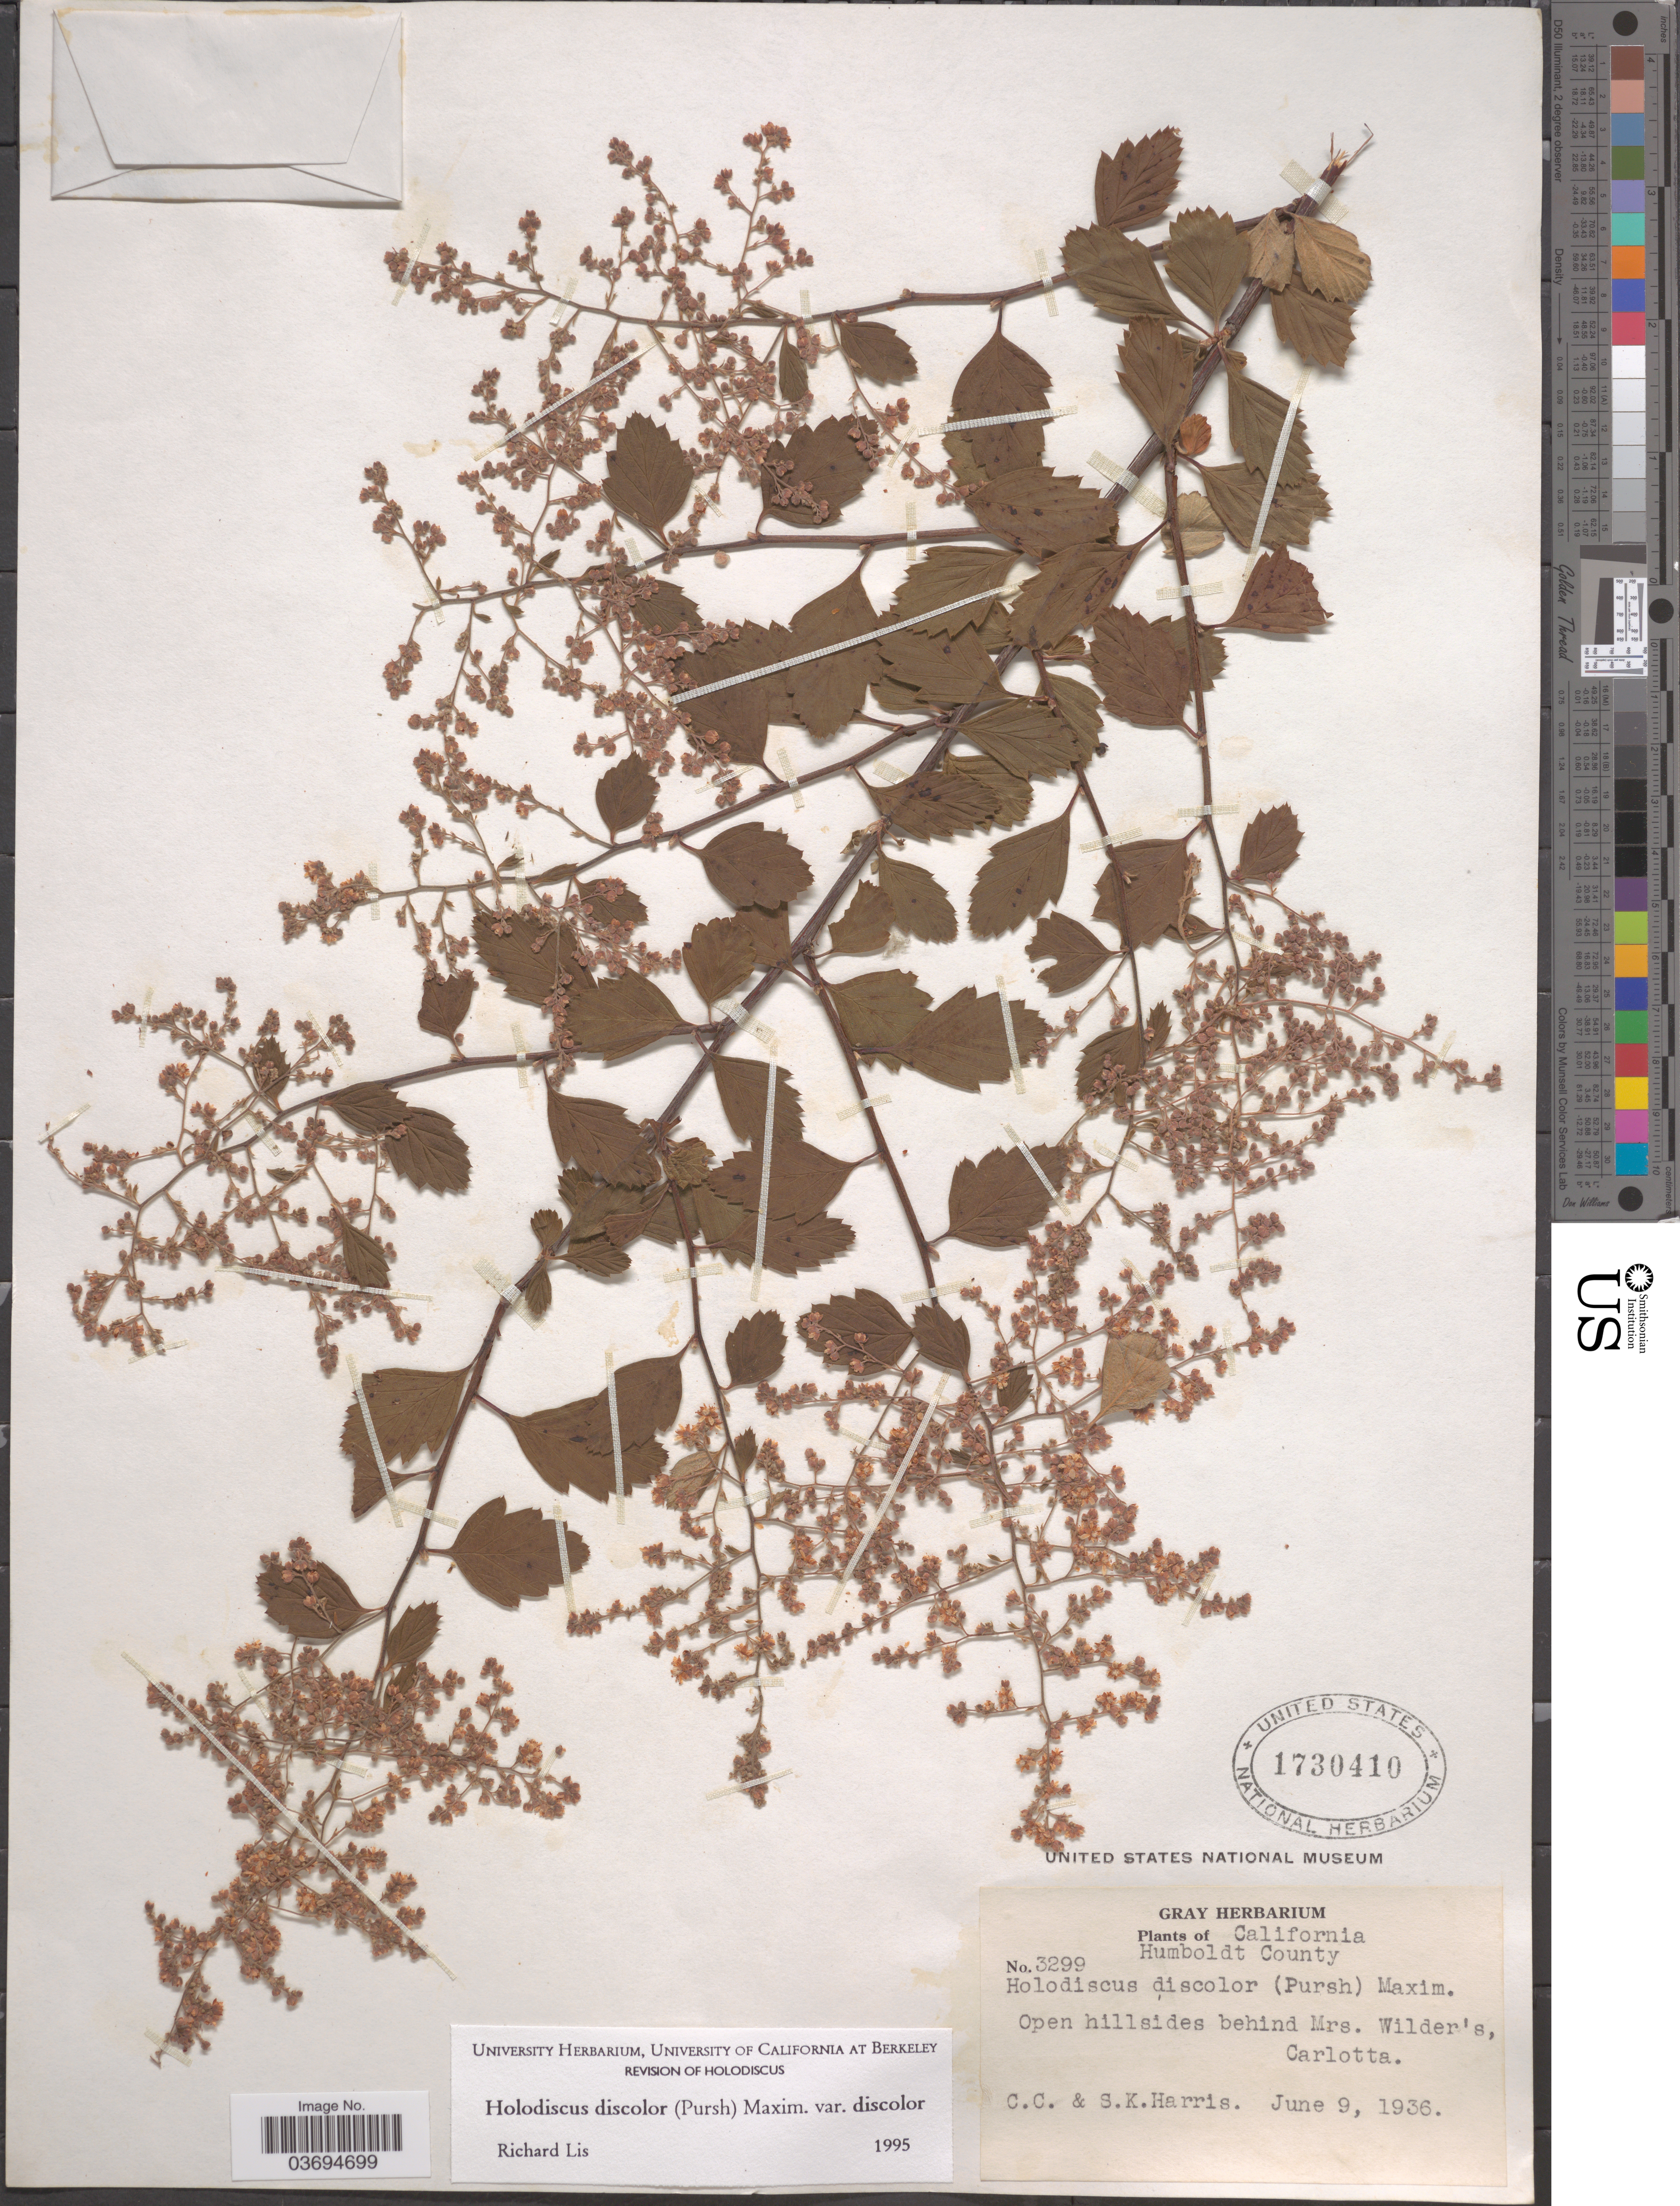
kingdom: Plantae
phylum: Tracheophyta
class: Magnoliopsida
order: Rosales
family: Rosaceae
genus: Holodiscus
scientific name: Holodiscus discolor var. discolor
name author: (Pursh) Maxim.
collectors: C. C. Harris & S. K. Harris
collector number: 3299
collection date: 1936-06-09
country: United States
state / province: California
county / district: Humboldt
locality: Humboldt County. Open hillsides behind Mrs. Wilder's, Carlotta.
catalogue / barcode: US 1730410